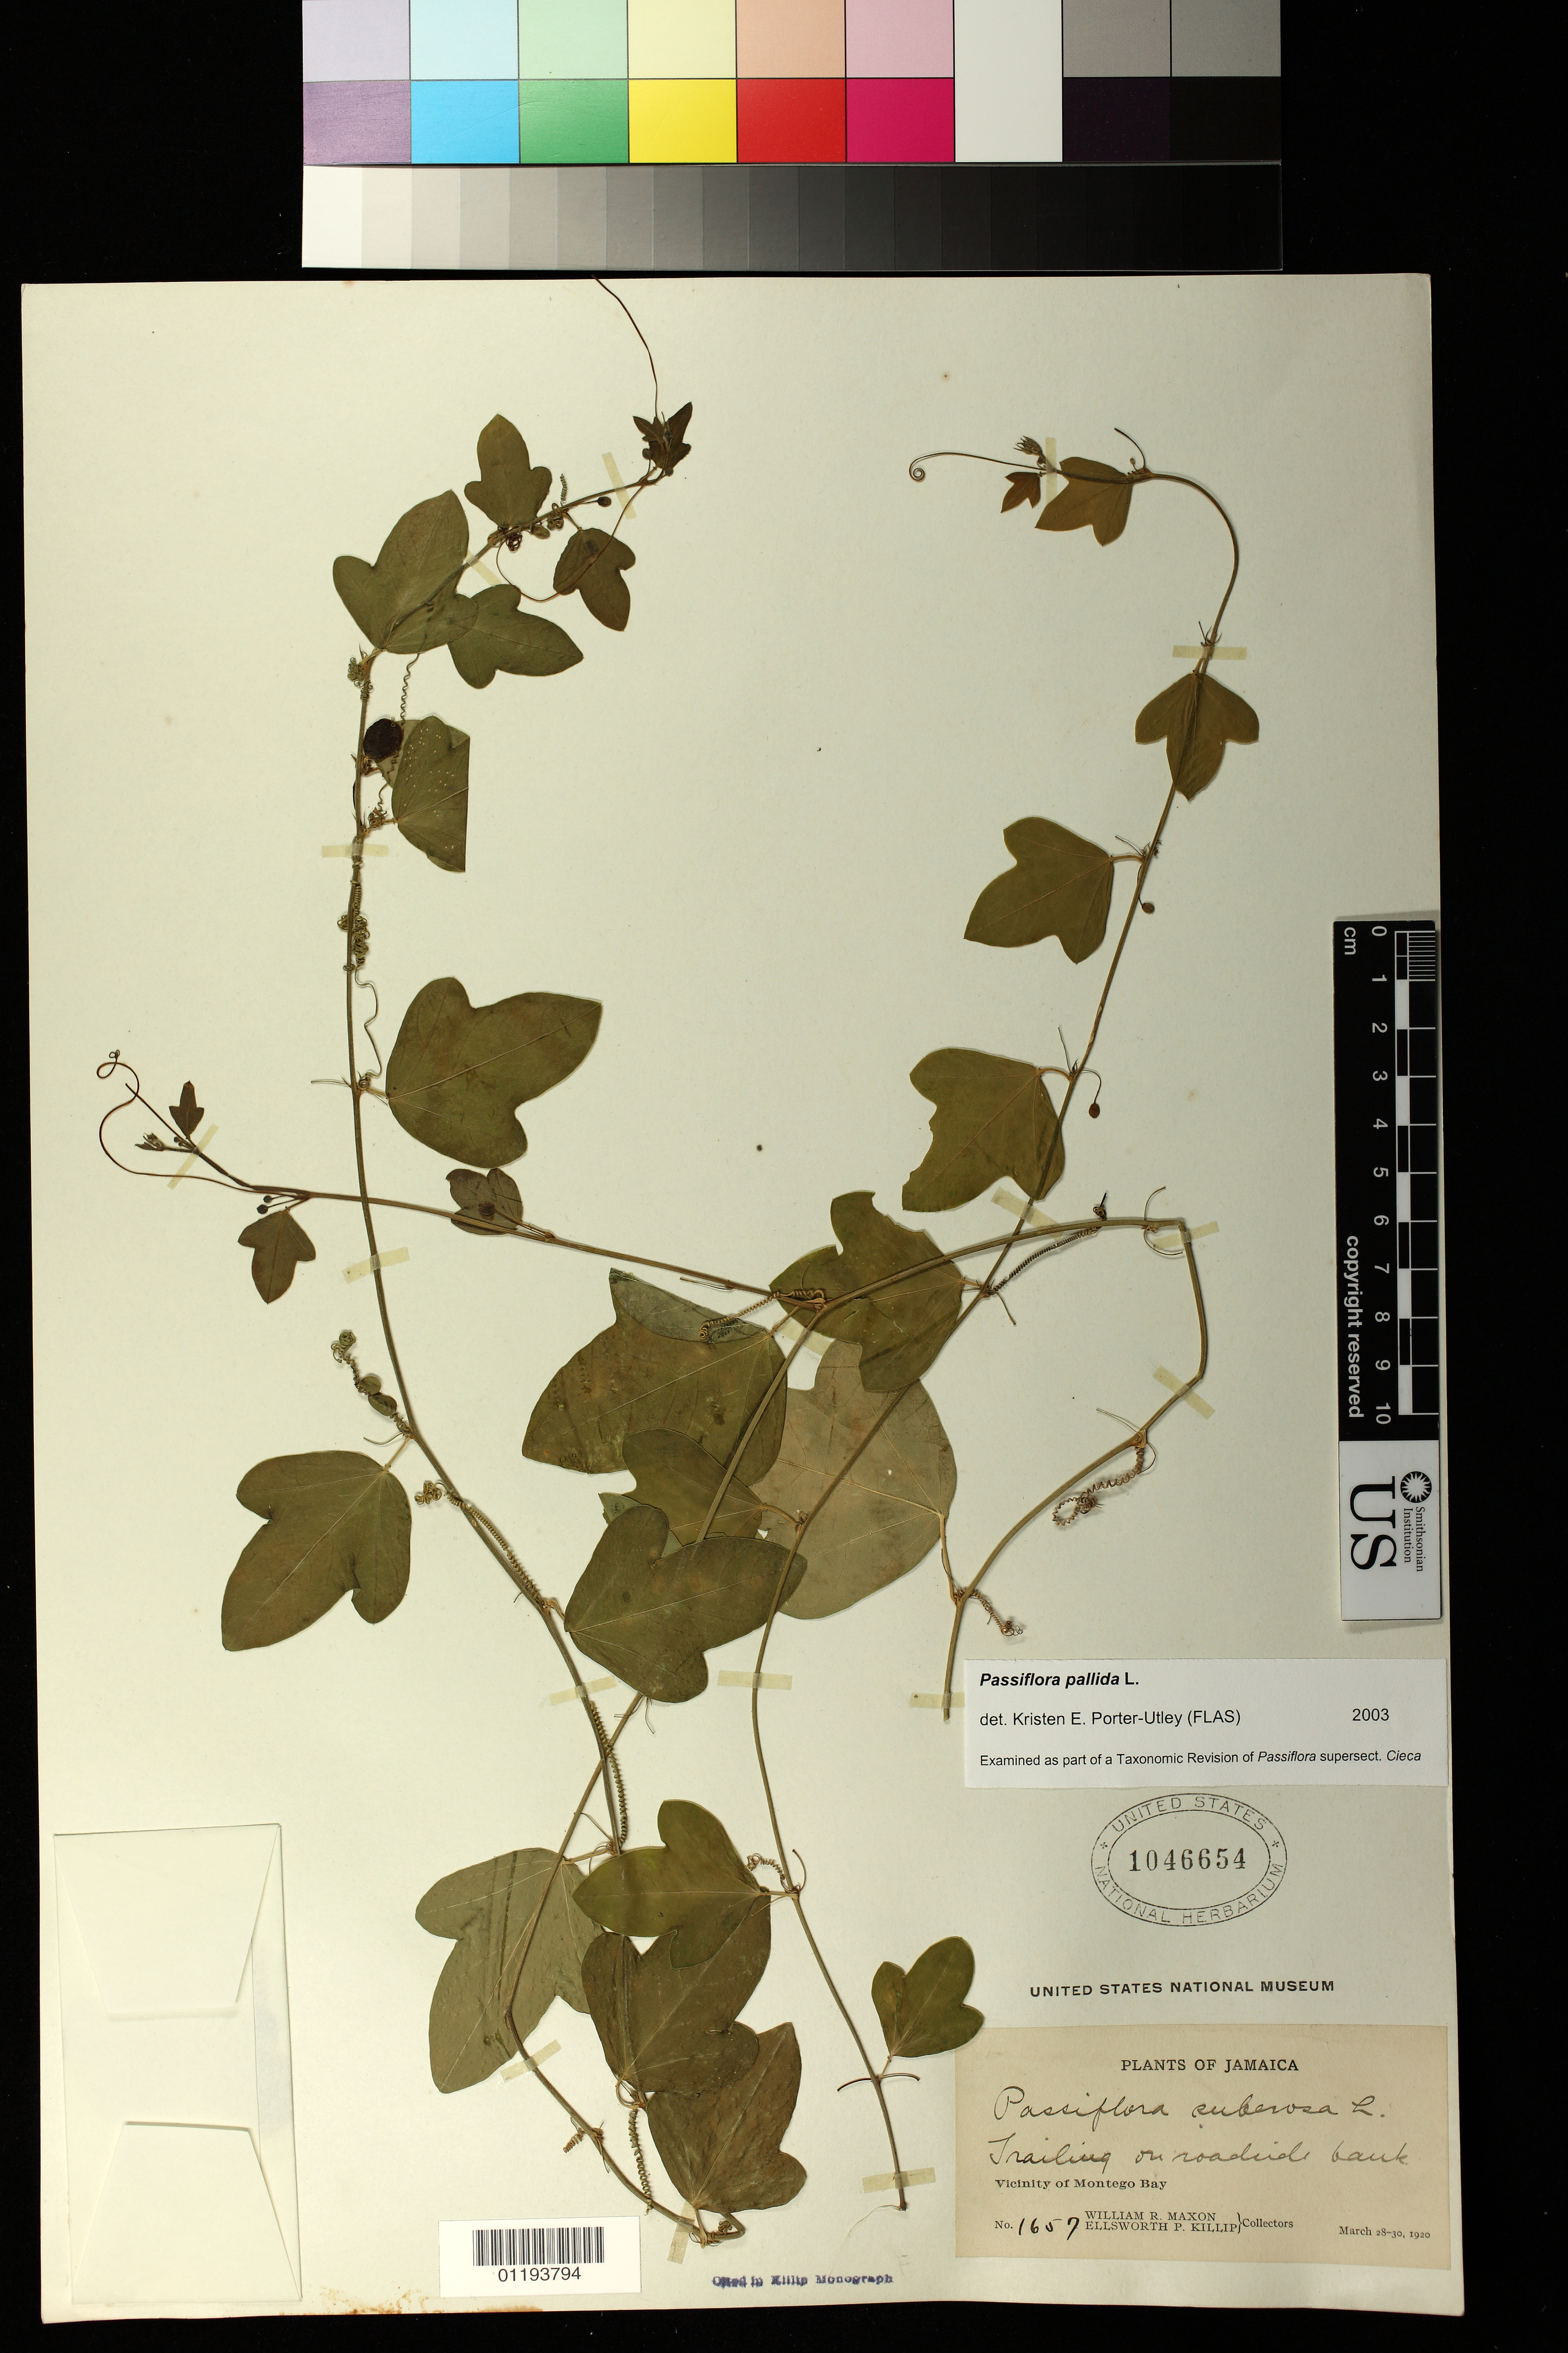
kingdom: Plantae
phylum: Tracheophyta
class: Magnoliopsida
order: Malpighiales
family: Passifloraceae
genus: Passiflora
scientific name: Passiflora pallida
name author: L.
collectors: W. R. Maxon & E. P. Killip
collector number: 1657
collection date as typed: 1920 Mar 28 1920 Mar 30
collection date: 1920-03-28/1920-03-30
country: Jamaica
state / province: Saint James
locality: Vicinity of Montego Bay.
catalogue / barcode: US 1046654